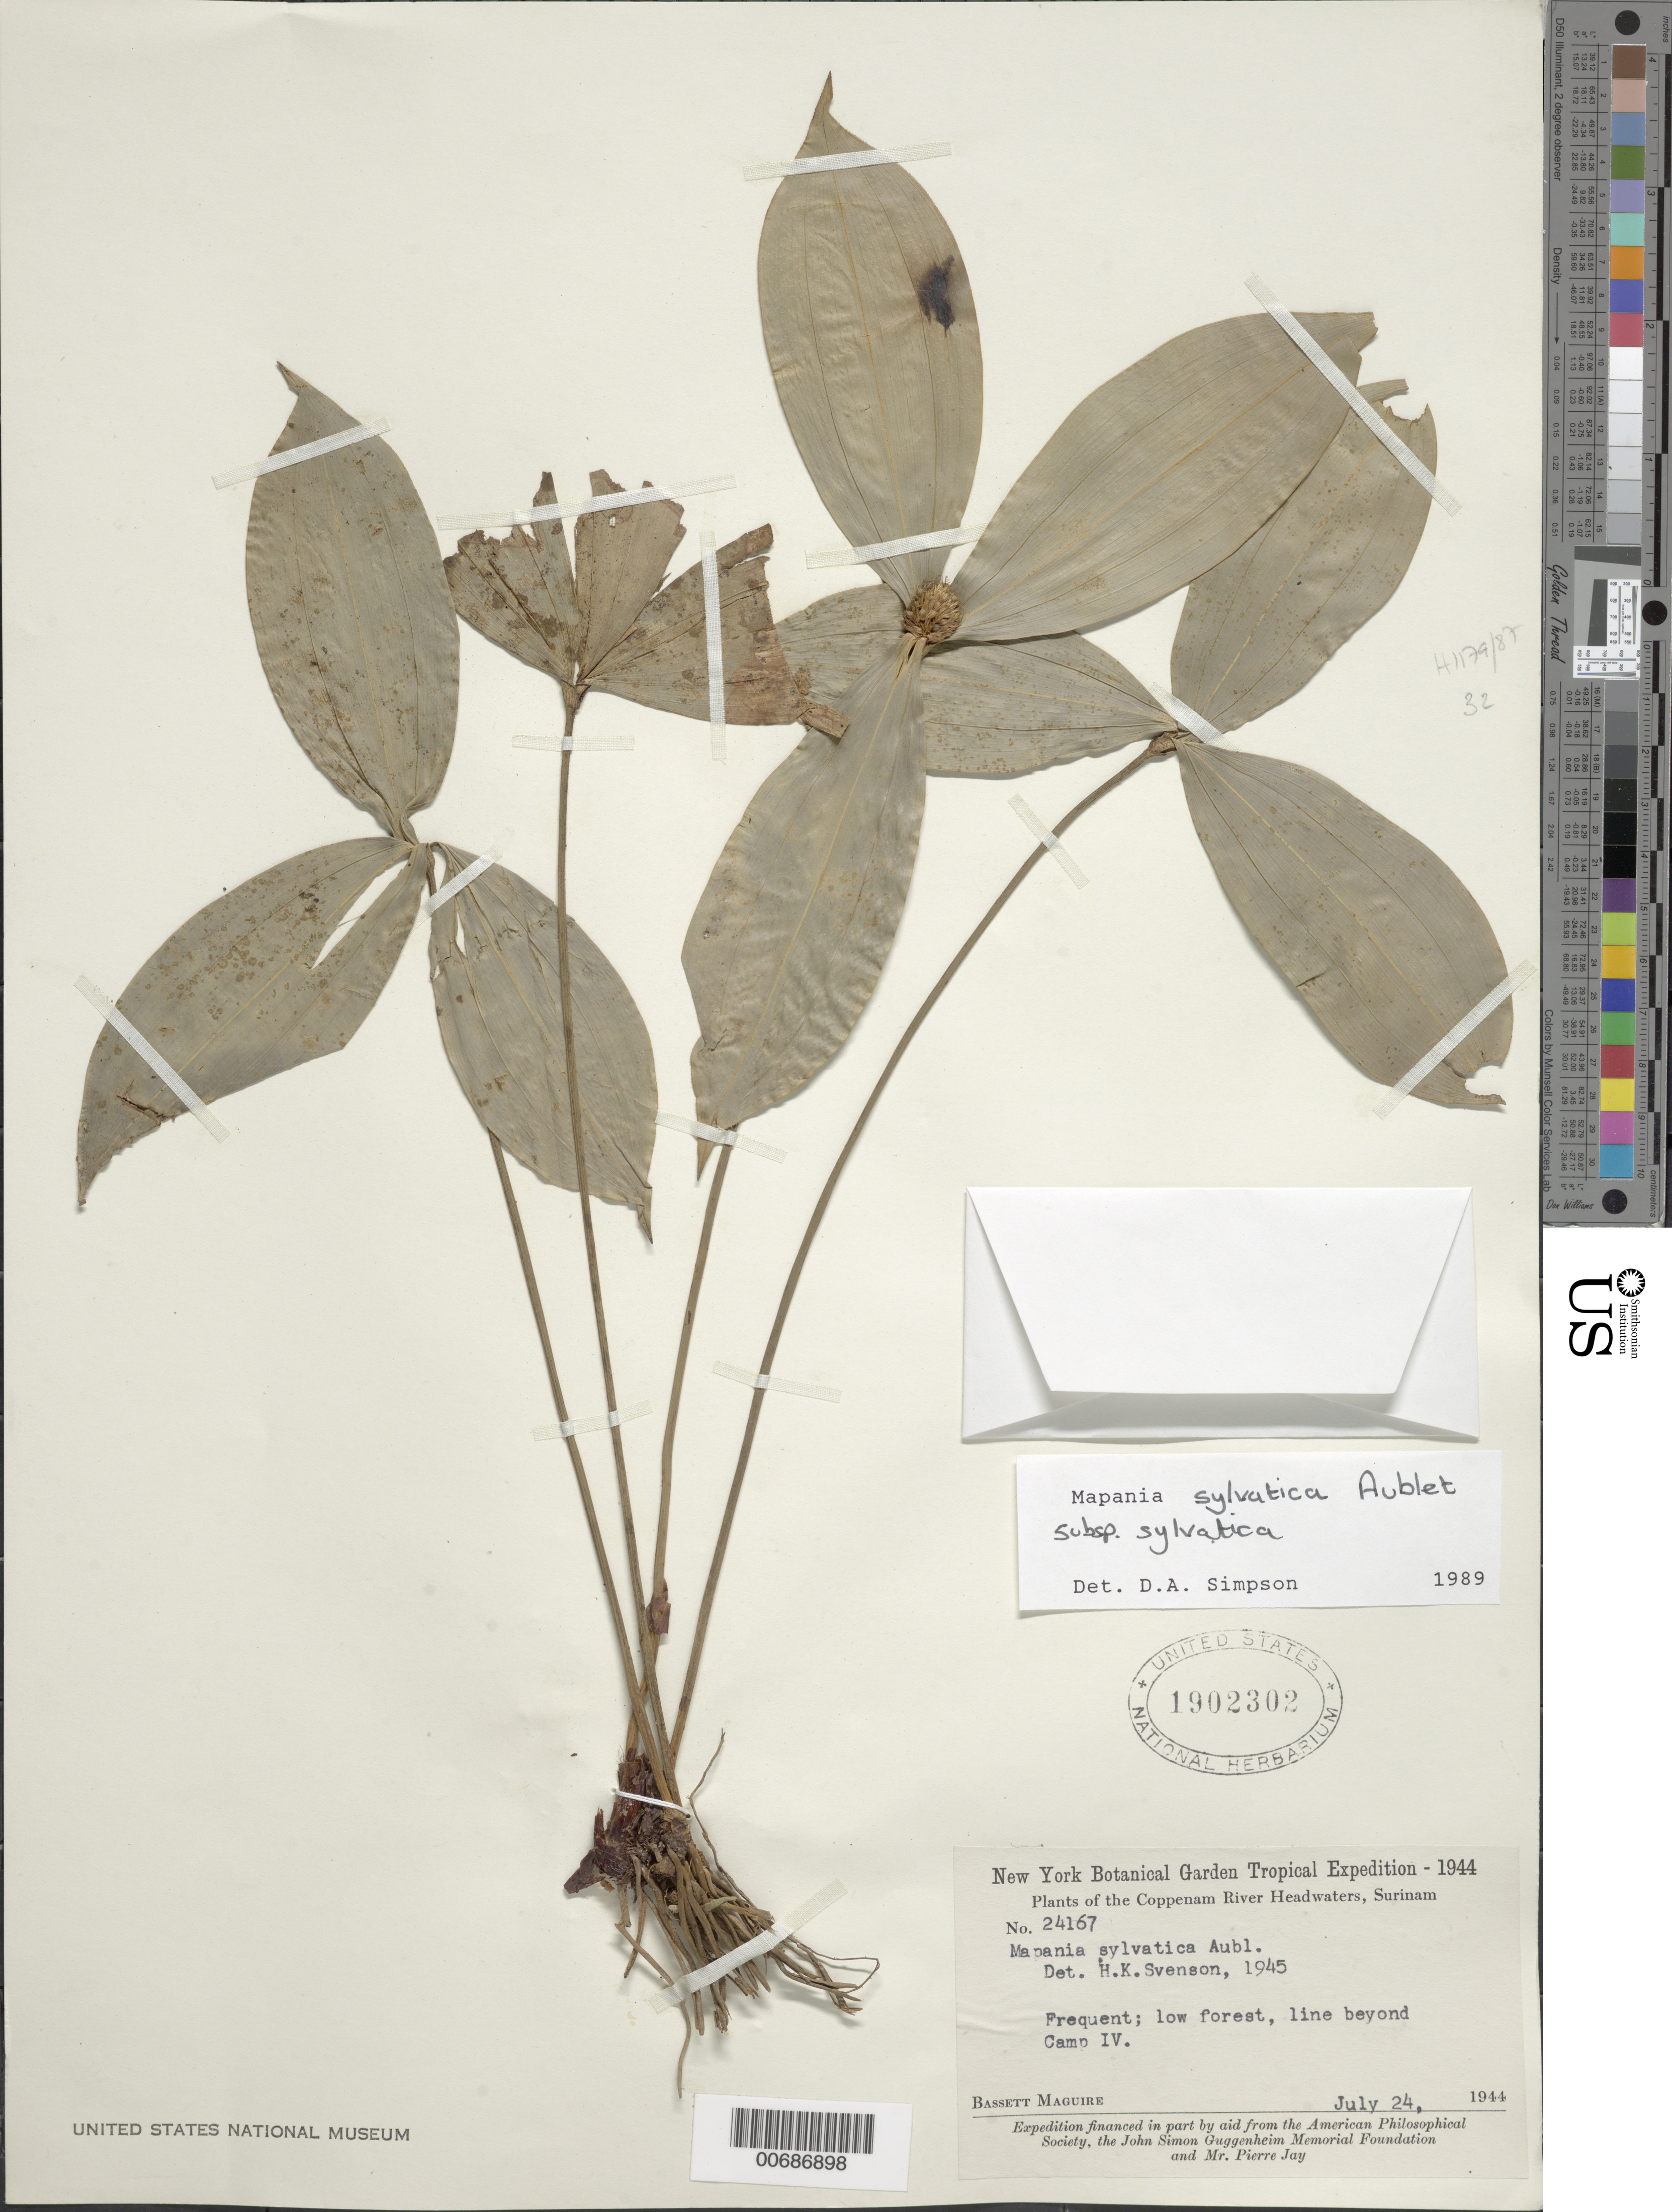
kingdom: Plantae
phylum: Tracheophyta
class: Liliopsida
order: Poales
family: Cyperaceae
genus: Mapania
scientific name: Mapania sylvatica subsp. sylvatica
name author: Aubl.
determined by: Simpson, D. A.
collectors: B. Maguire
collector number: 24167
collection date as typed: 24-Jul-44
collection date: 1944-07-24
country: Suriname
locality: Coppename River Headwaters, Camp 4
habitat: Low forest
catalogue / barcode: US 1902302